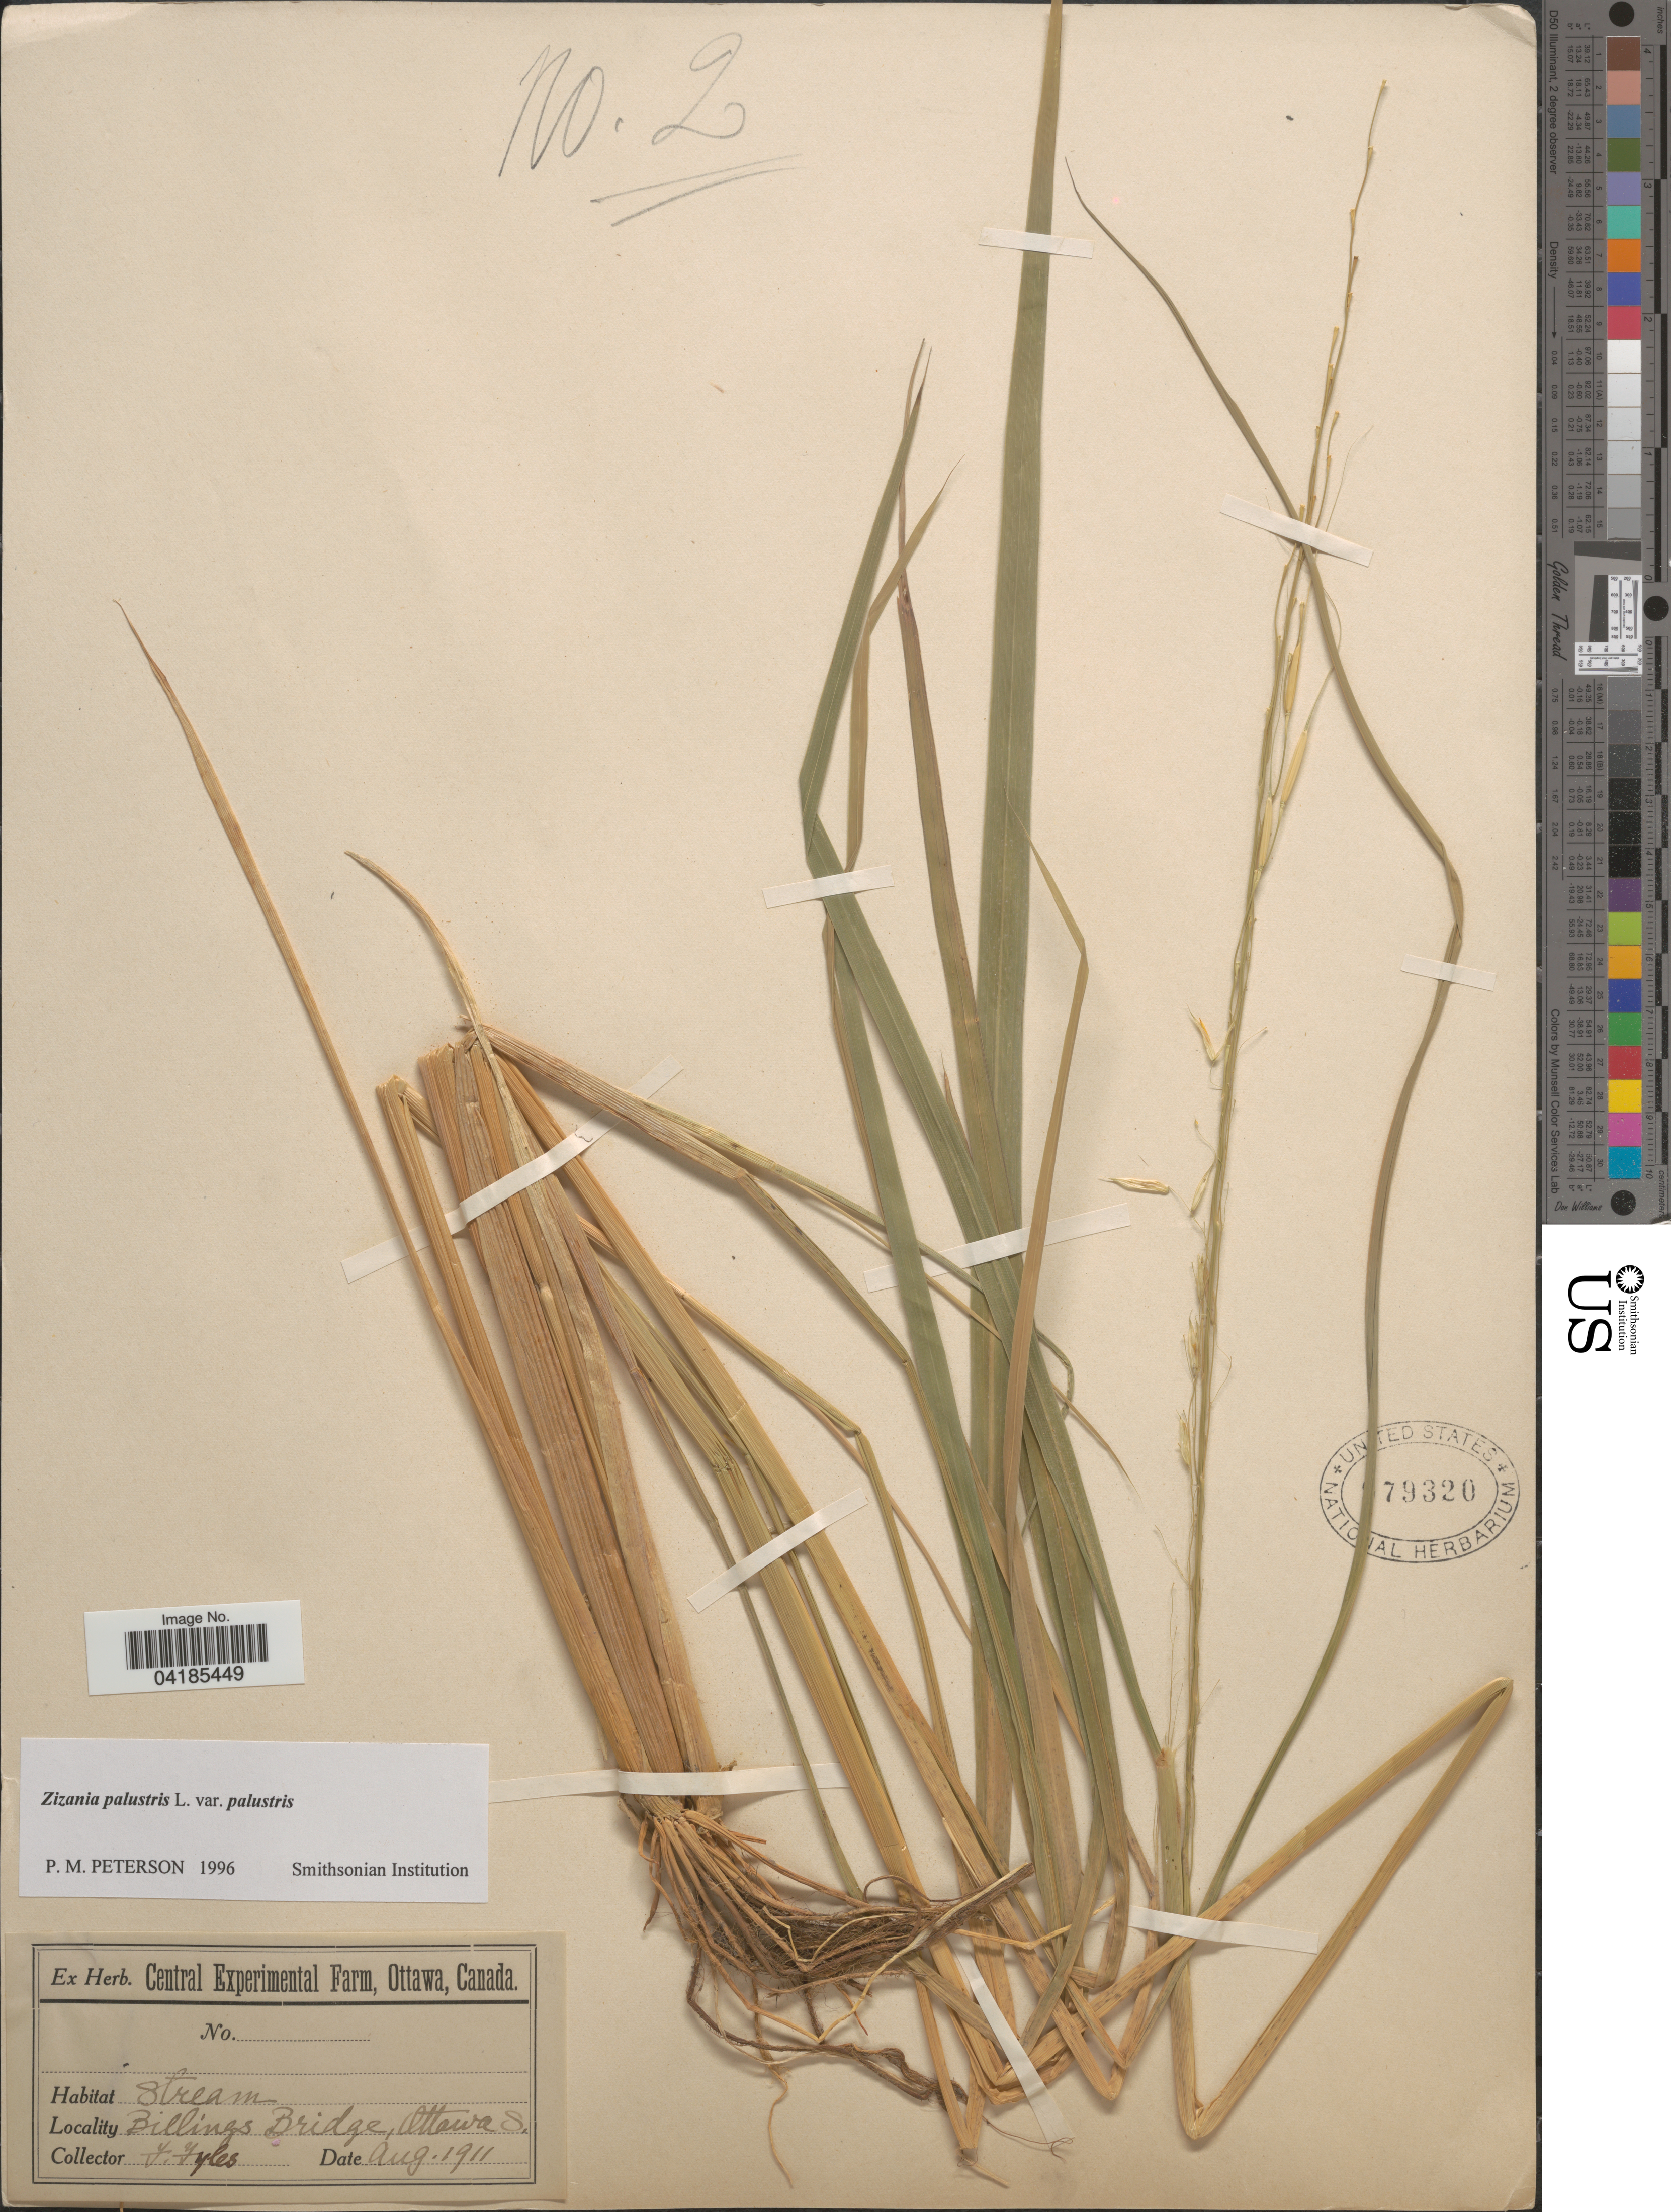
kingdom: Plantae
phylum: Tracheophyta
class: Liliopsida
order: Poales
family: Poaceae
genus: Zizania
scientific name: Zizania palustris var. palustris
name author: L.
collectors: O. Kuovo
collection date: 1911-08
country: Canada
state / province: Ontario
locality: Central Experimental Farm, Ottawa. Billings Bridge, Ottawa S.